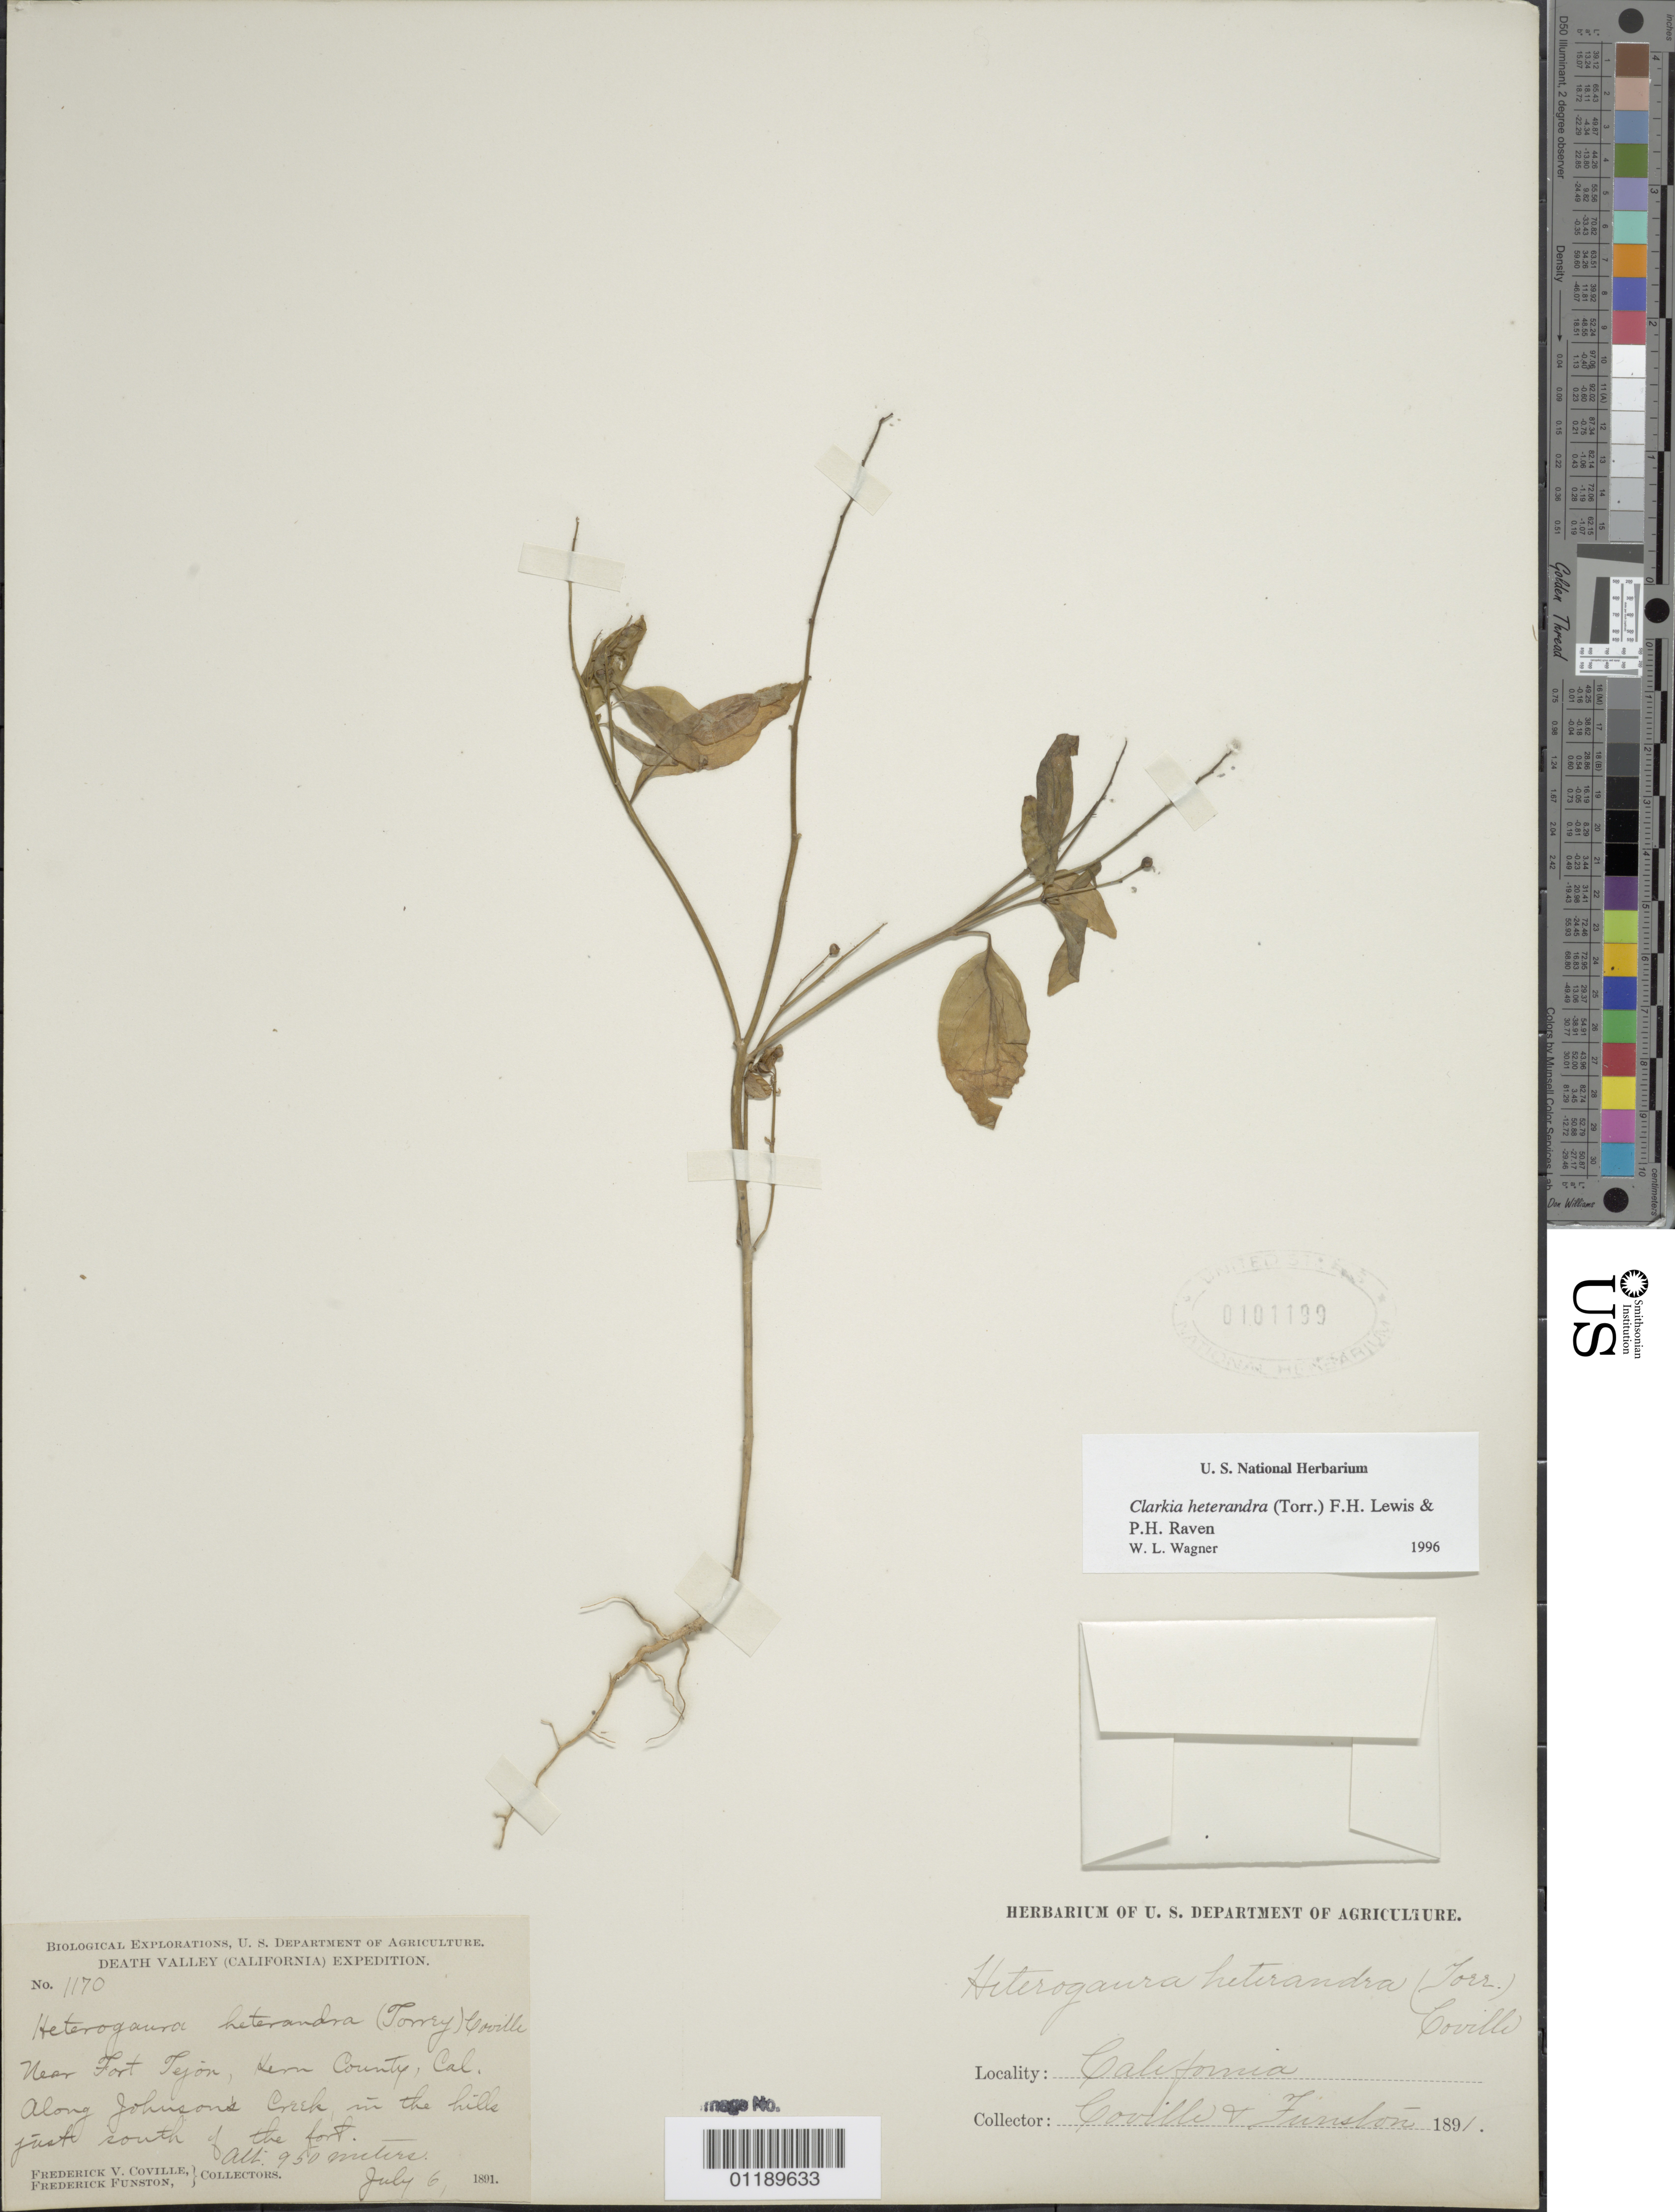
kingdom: Plantae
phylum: Tracheophyta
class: Magnoliopsida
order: Myrtales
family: Onagraceae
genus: Clarkia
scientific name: Clarkia heterandra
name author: (Torr.) F. H. Lewis & P.H. Raven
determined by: Wagner, W. L., (BOT), Smithsonian Institution - National Museum of Natural History (UNITED STATES)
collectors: F. V. Coville & F. Funston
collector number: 1170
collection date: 1891-07-06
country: United States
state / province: California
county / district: Kern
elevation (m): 950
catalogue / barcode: US 101199